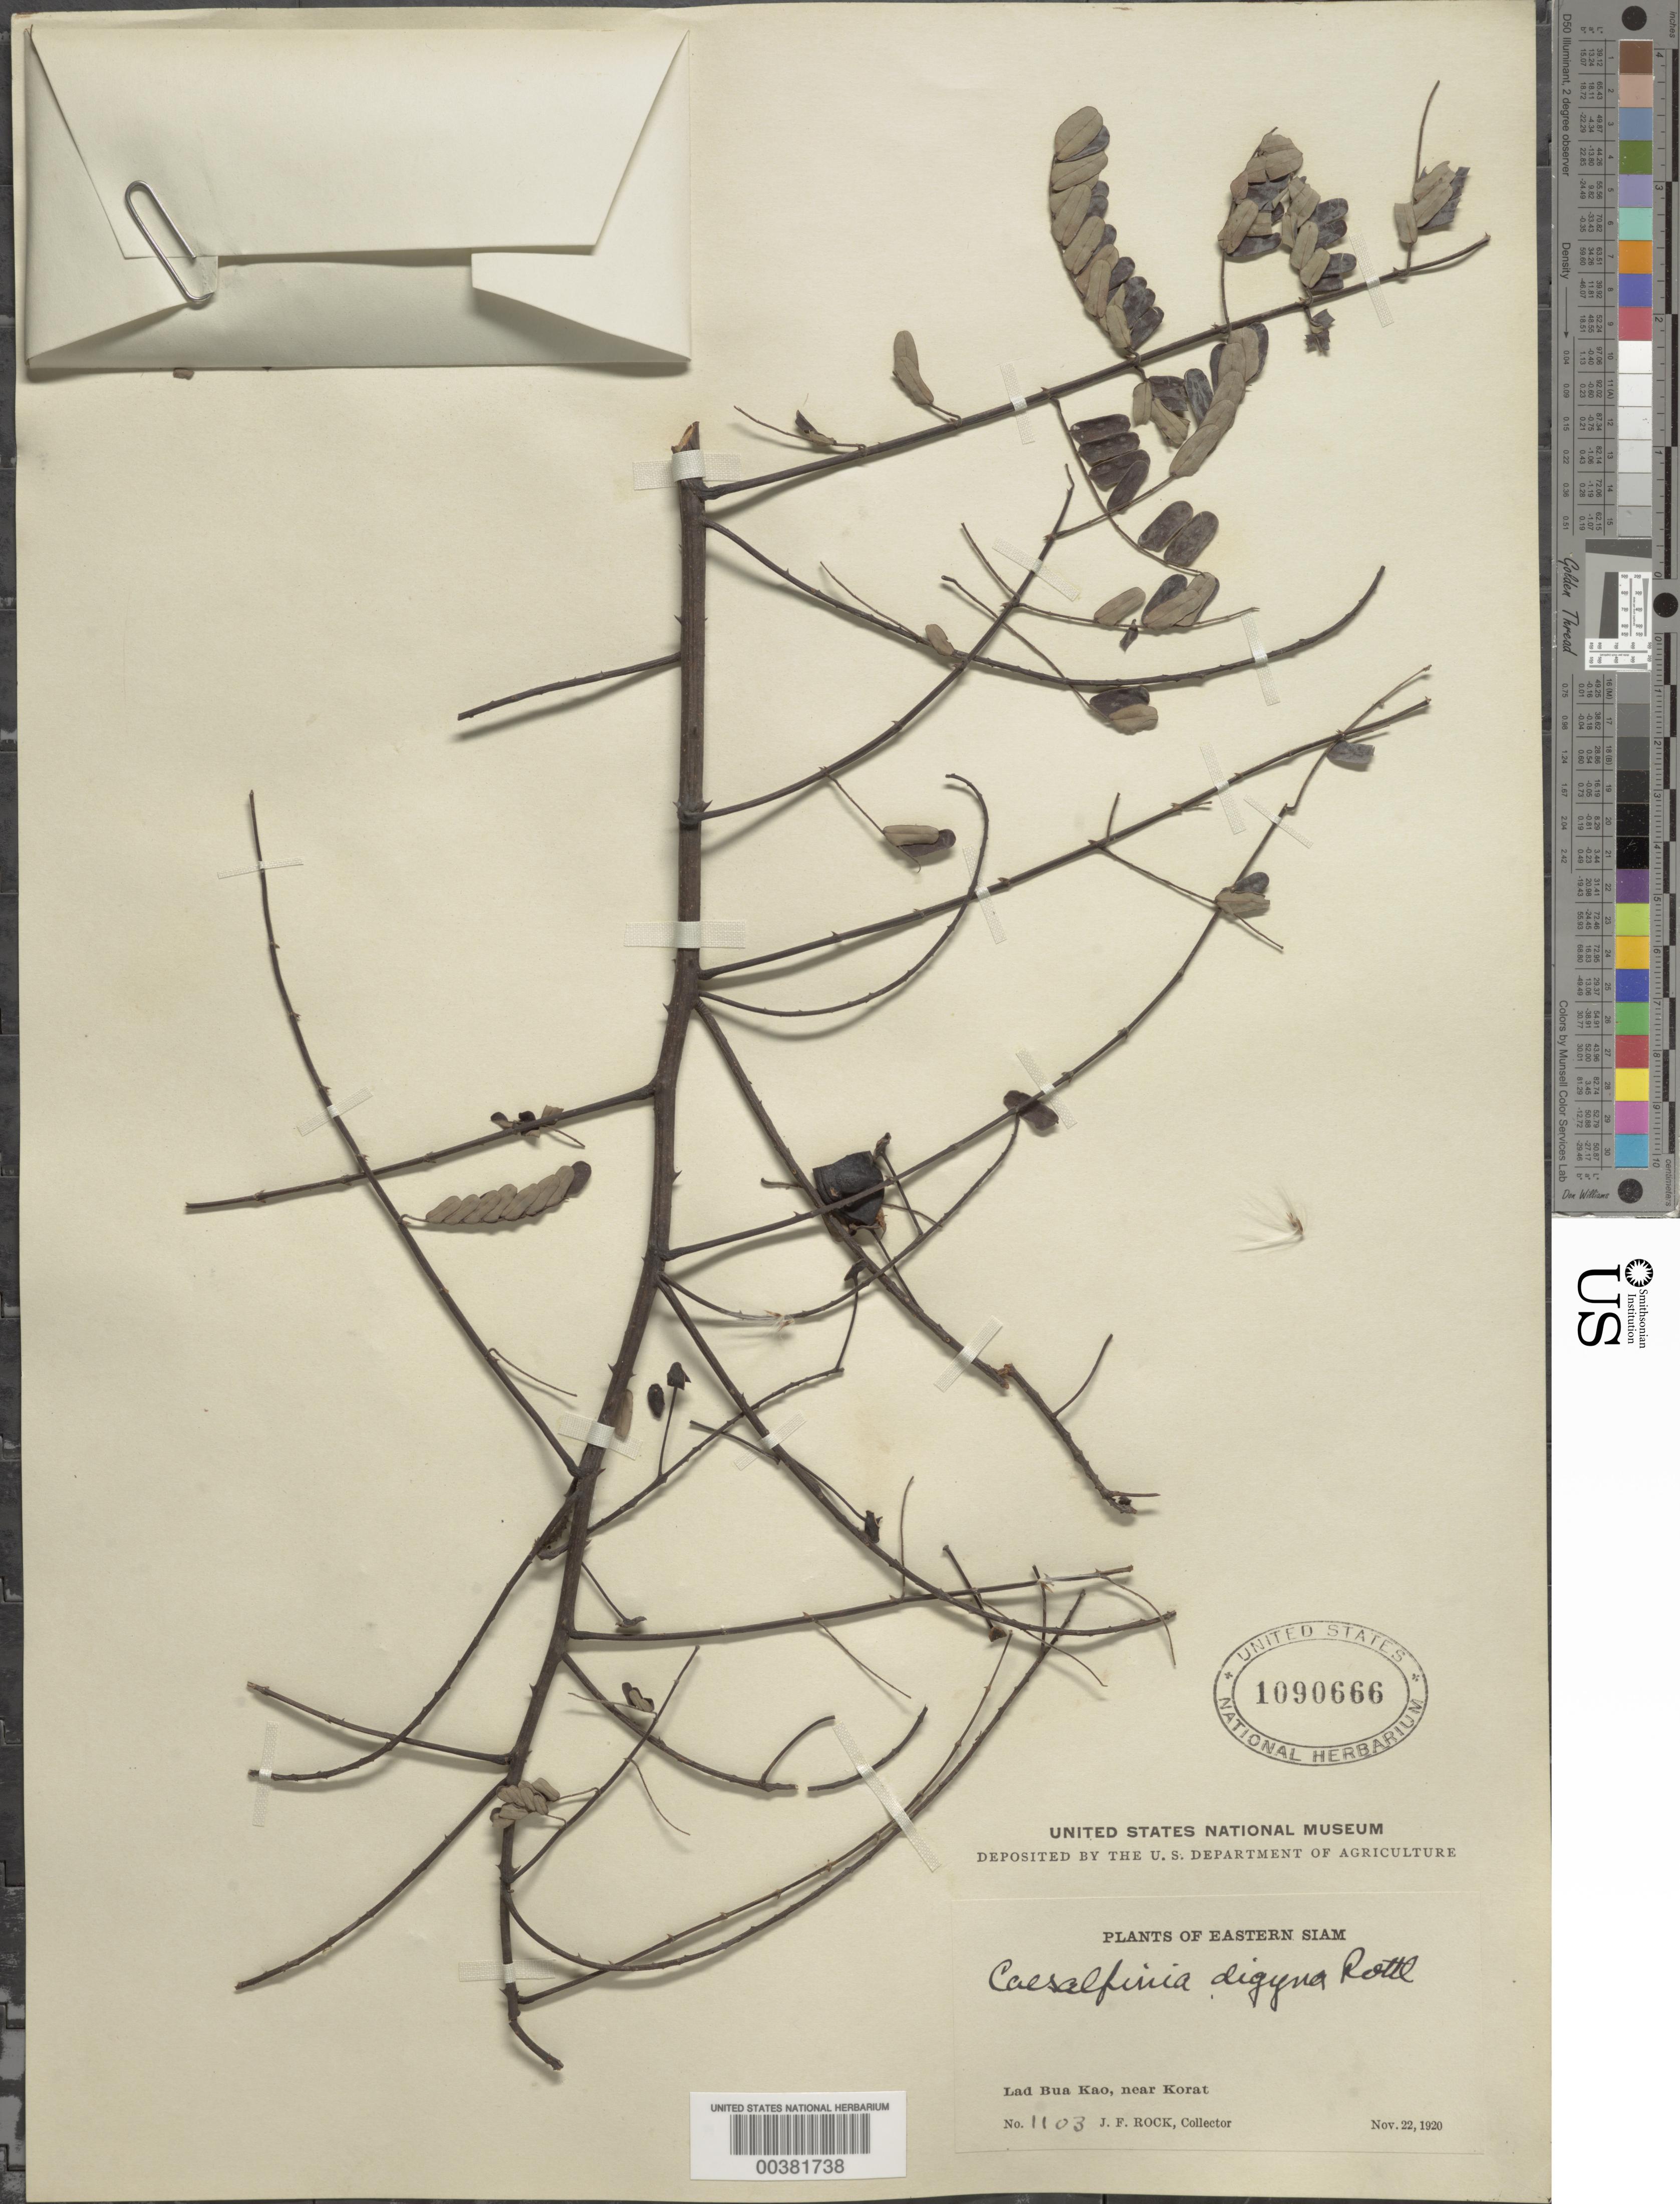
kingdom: Plantae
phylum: Tracheophyta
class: Magnoliopsida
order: Fabales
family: Fabaceae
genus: Moullava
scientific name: Moullava digyna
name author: (Röttler) Gagnon & G.P. Lewis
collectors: J. F. Rock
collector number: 1103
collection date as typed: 22 Nov 1920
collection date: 1920-11-22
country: Thailand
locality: Lad bua kao, near korat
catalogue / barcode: US 1090666